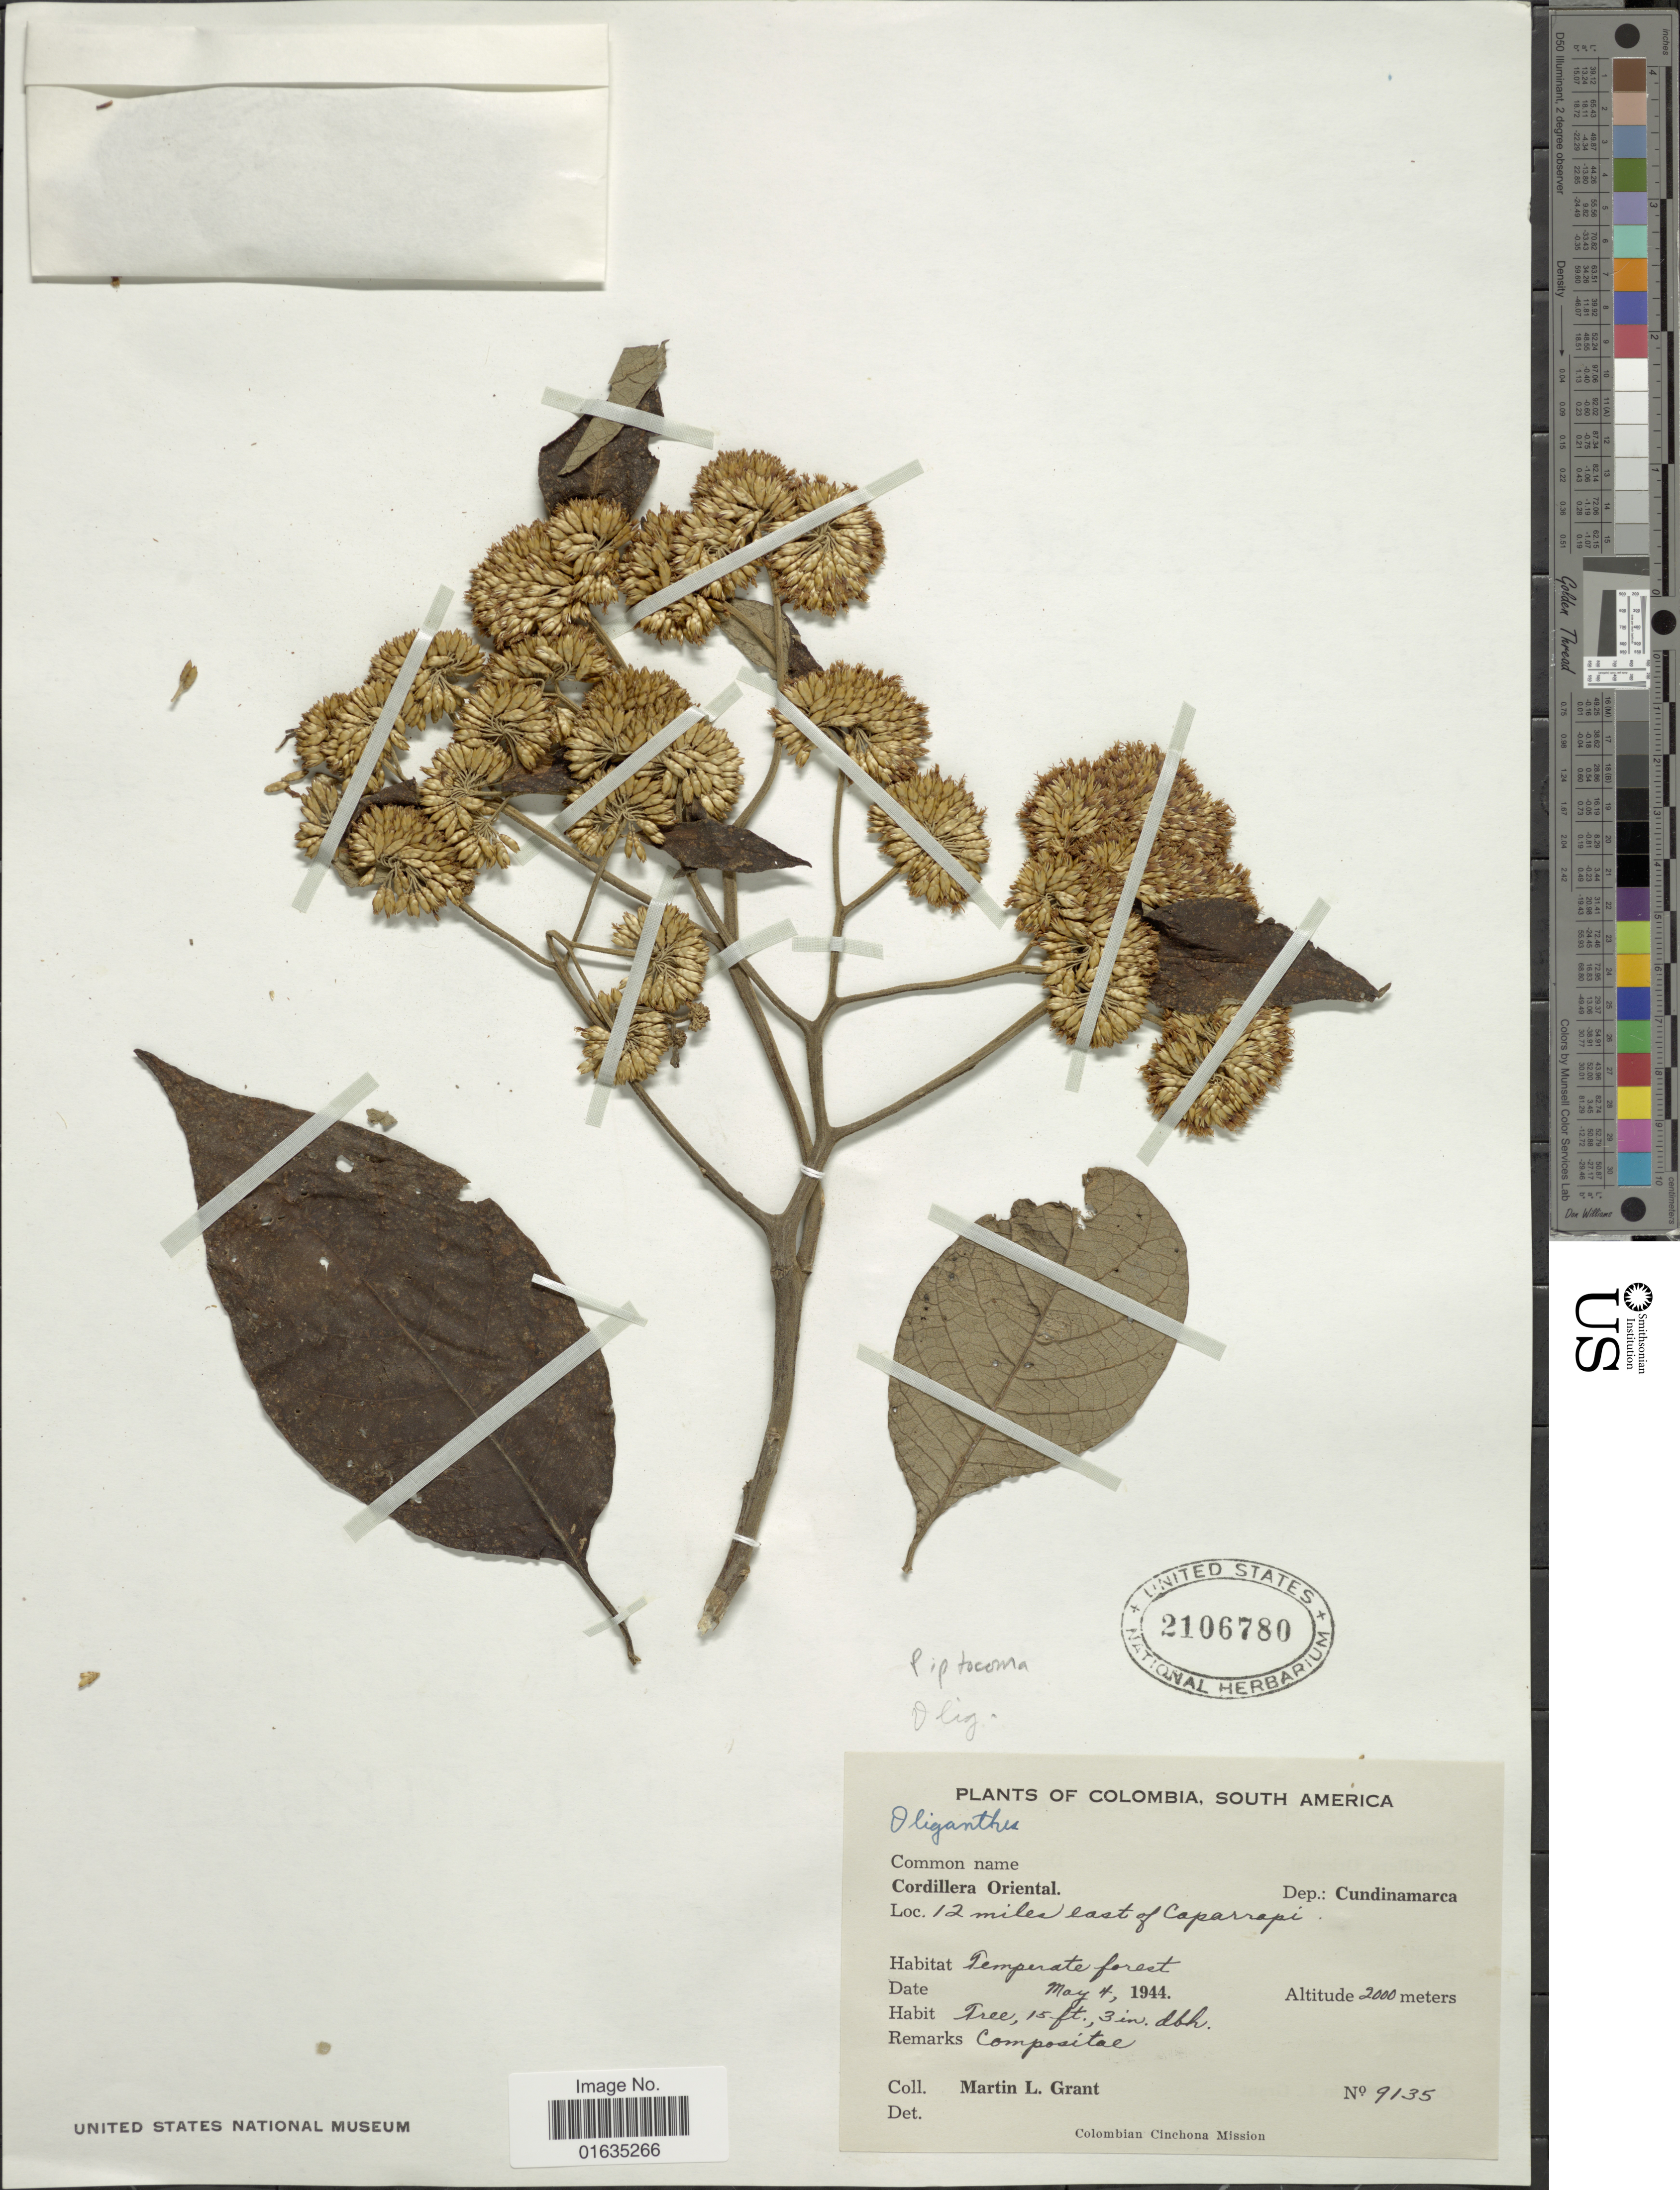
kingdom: Plantae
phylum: Tracheophyta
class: Magnoliopsida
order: Asterales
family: Asteraceae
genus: Piptocoma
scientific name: Piptocoma sp.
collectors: M. L. Grant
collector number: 9135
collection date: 1944-05-04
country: Colombia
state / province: Cundinamarca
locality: South America, Cordillera Oriental, 12 miles east of Caparrapi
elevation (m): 2000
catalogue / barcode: US 2106780